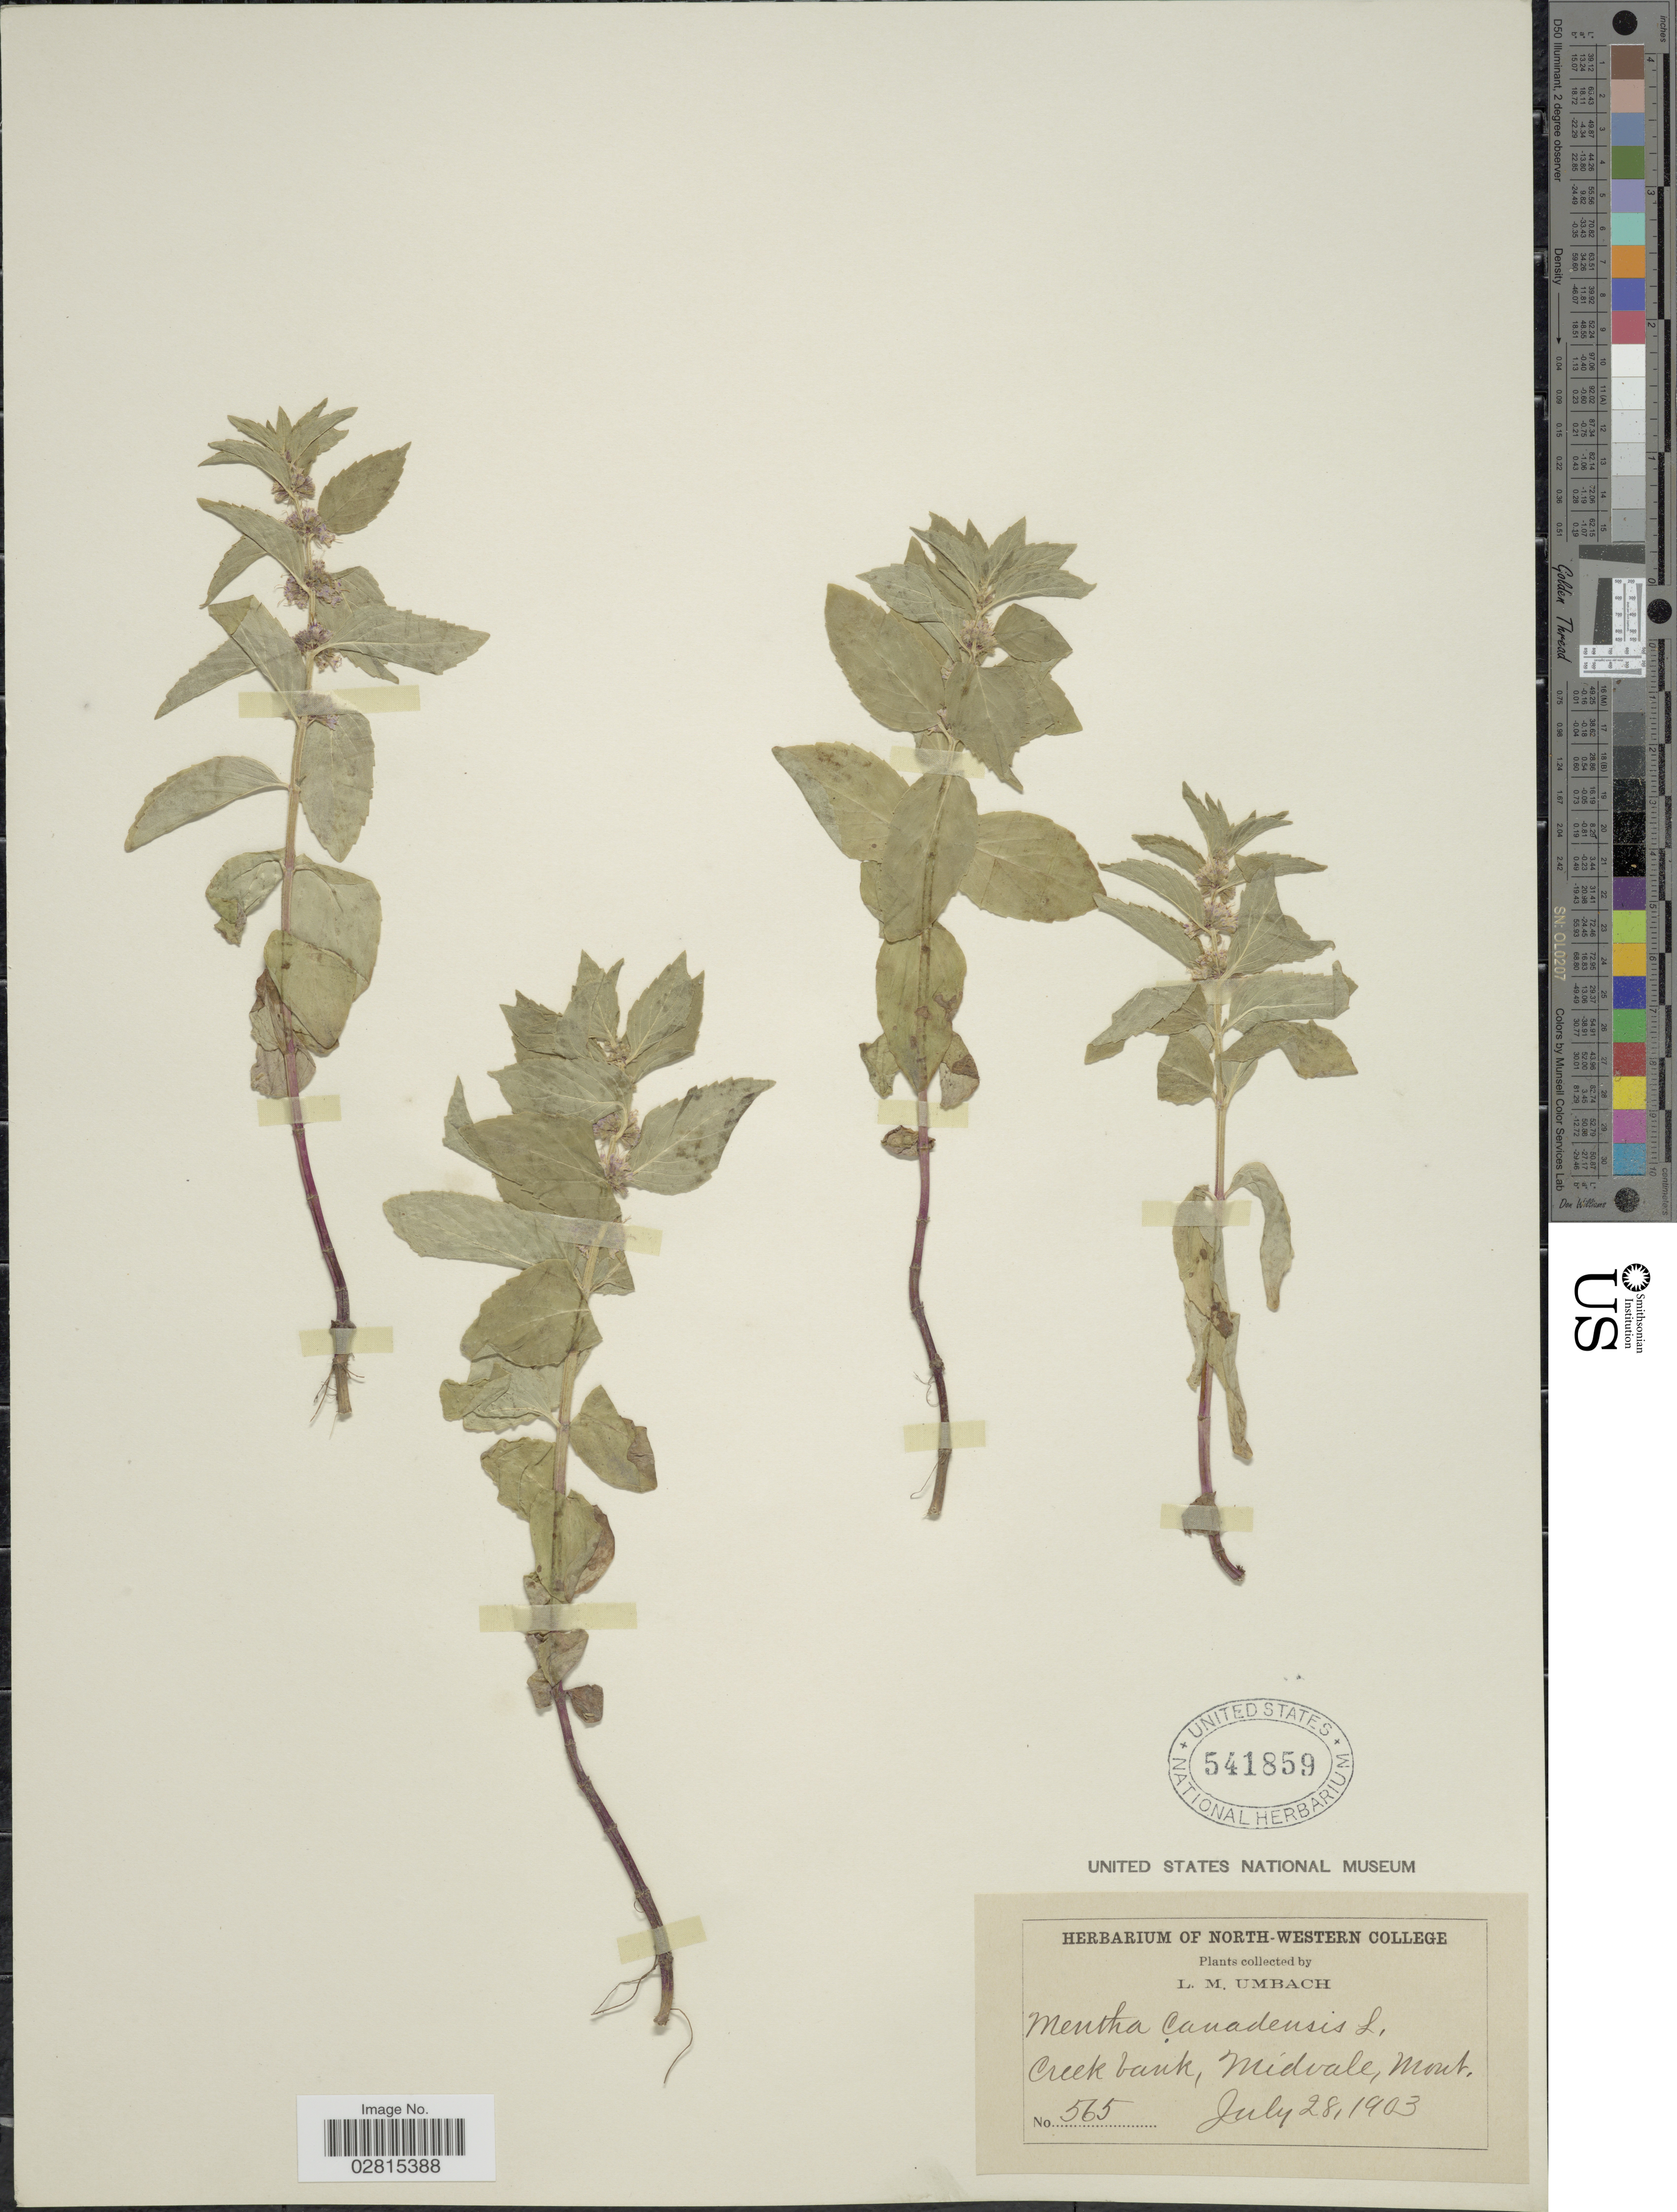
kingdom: Plantae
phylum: Tracheophyta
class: Magnoliopsida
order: Lamiales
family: Lamiaceae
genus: Mentha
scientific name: Mentha canadensis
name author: L.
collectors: L. M. Umbach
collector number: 565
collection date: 1903-07-28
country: United States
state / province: Montana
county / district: Lincoln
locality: Creek bank, Midvale.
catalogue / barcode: US 541859